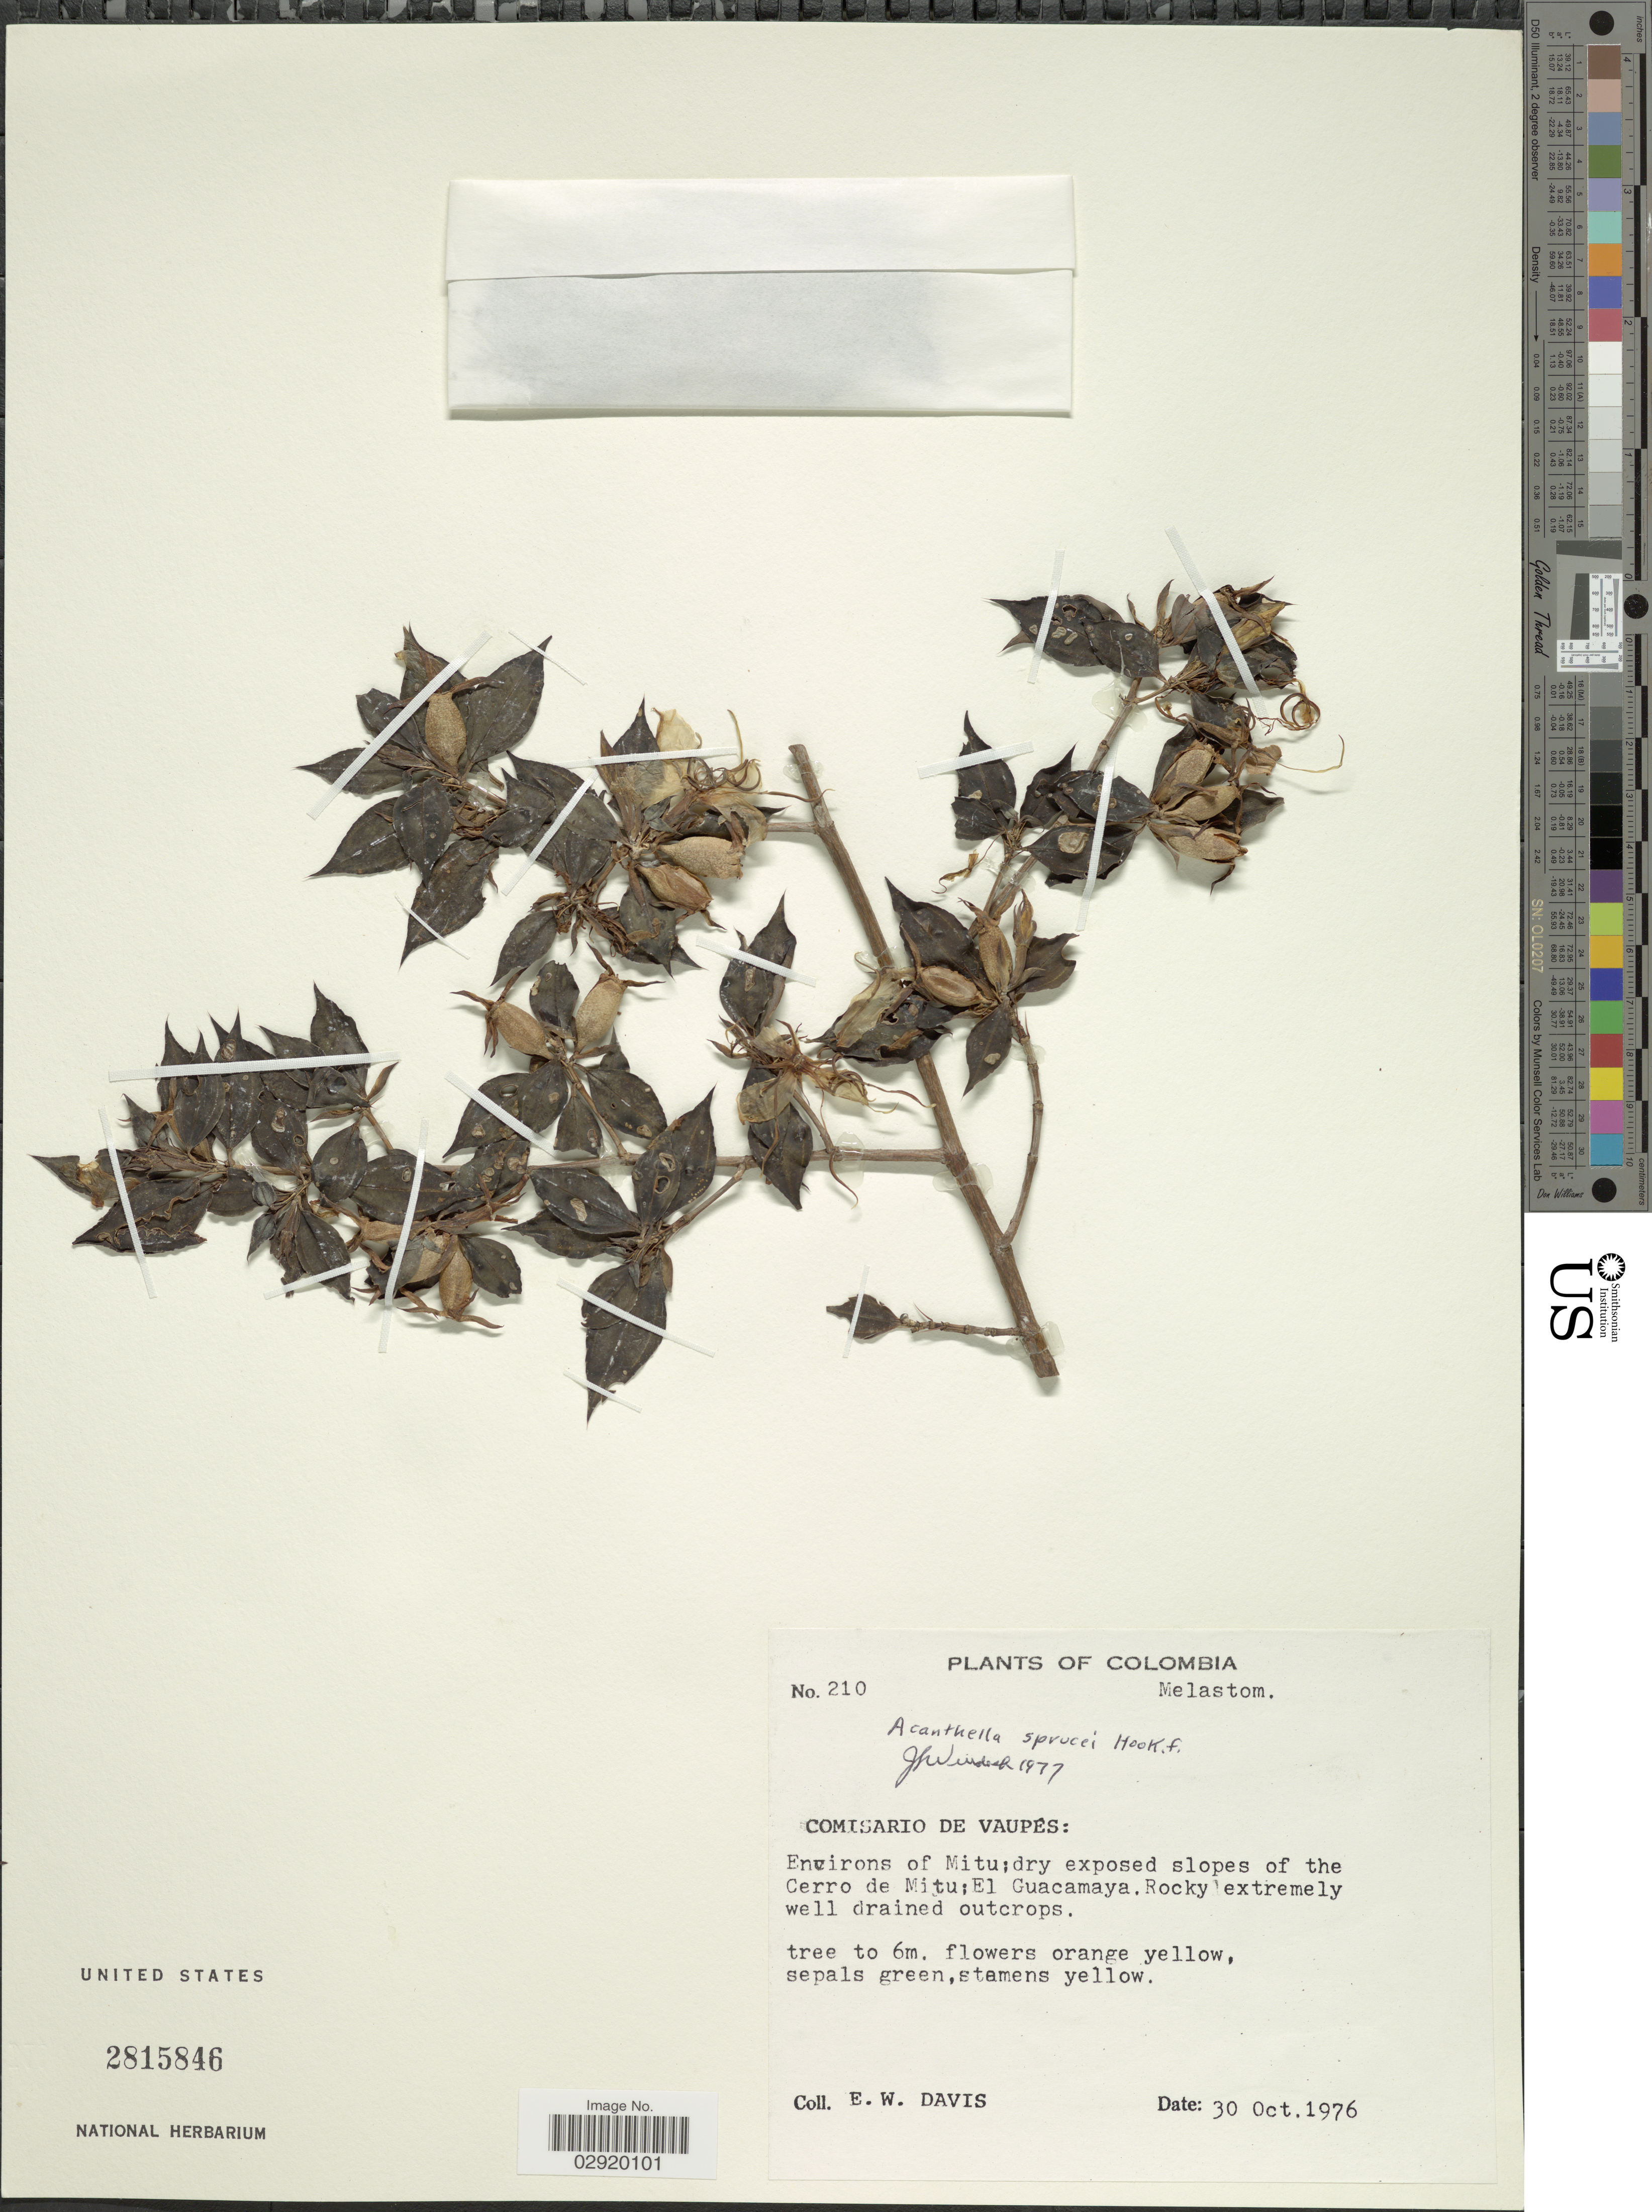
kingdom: Plantae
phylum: Tracheophyta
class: Magnoliopsida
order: Myrtales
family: Melastomataceae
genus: Acanthella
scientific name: Acanthella sprucei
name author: Benth. & Hook. f.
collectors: E. W. Davis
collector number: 210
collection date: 1976-10-30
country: Colombia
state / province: Vaupés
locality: Comisario de Vaupés: Environs of Mitu; dry exposed slopes of the Cerro de Mitu; El Guacamaya.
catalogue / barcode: US 2815846